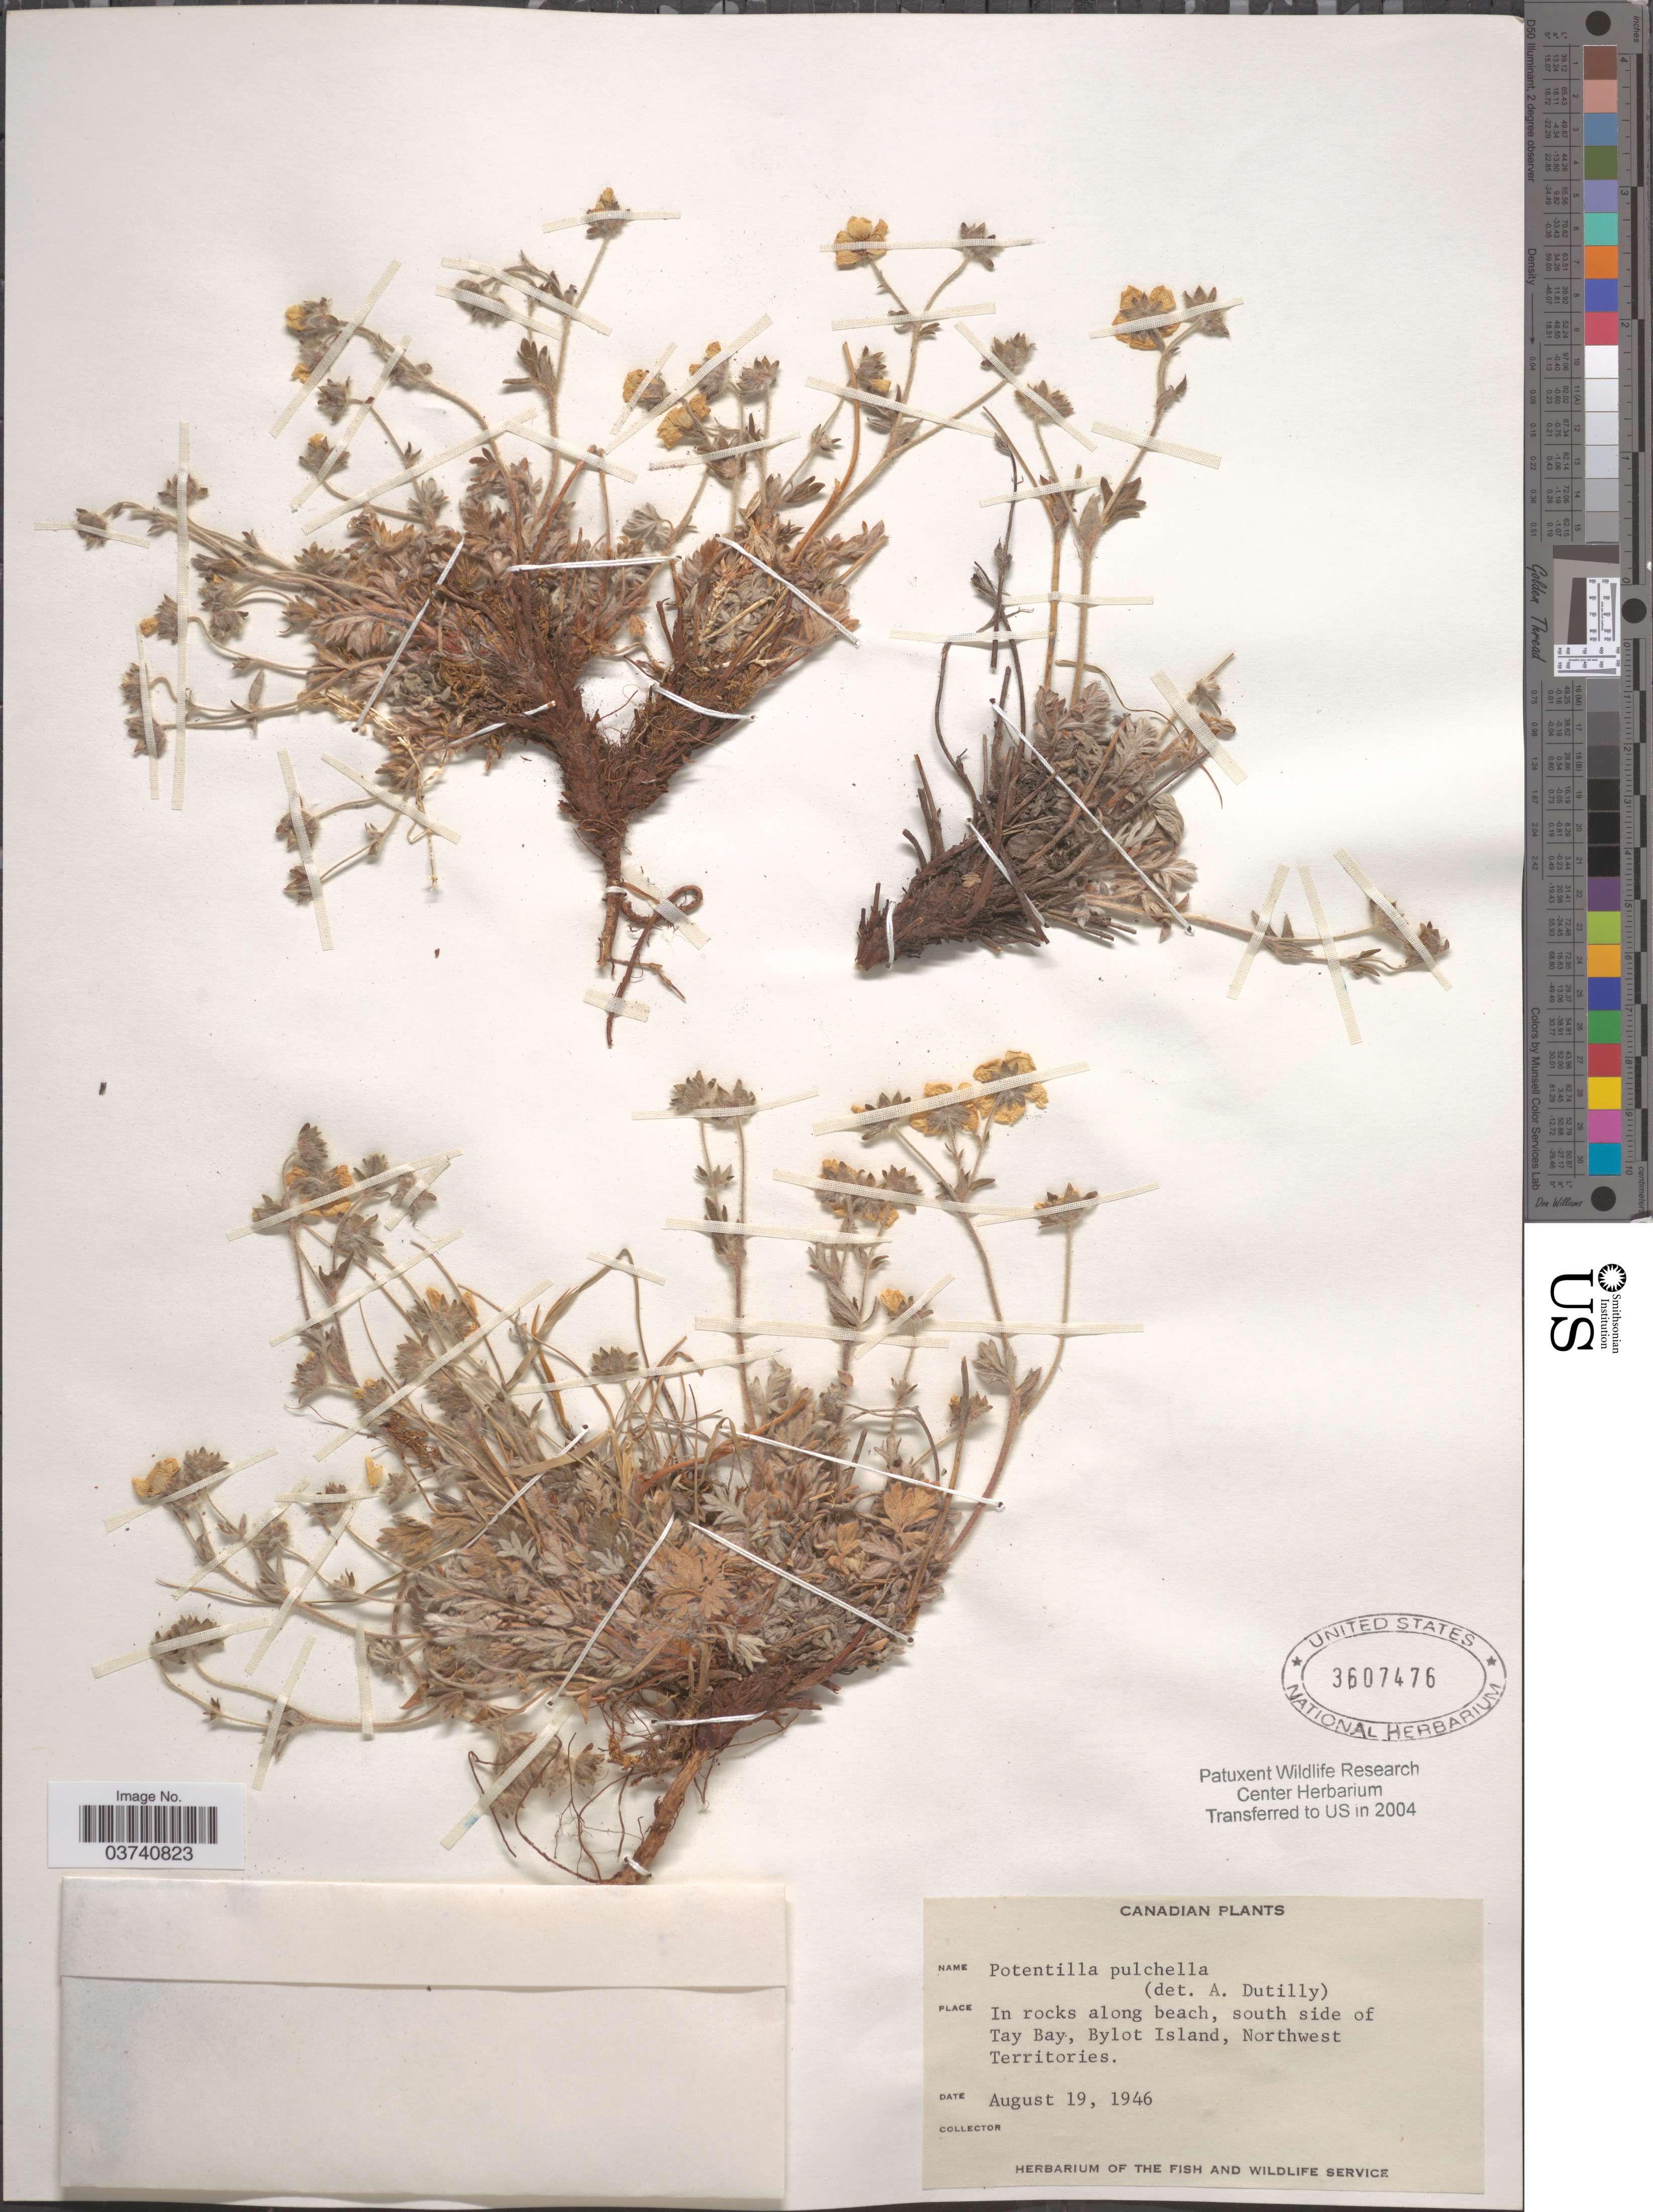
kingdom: Plantae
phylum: Tracheophyta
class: Magnoliopsida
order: Rosales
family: Rosaceae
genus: Potentilla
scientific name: Potentilla pulchella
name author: R. Br.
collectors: Ex herb. Fish and Wildlife Service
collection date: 1946-08-19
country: Canada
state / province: Northwest Territories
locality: Along beach, south side of Tay Bay, Bylot Island.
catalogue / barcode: US 3607476